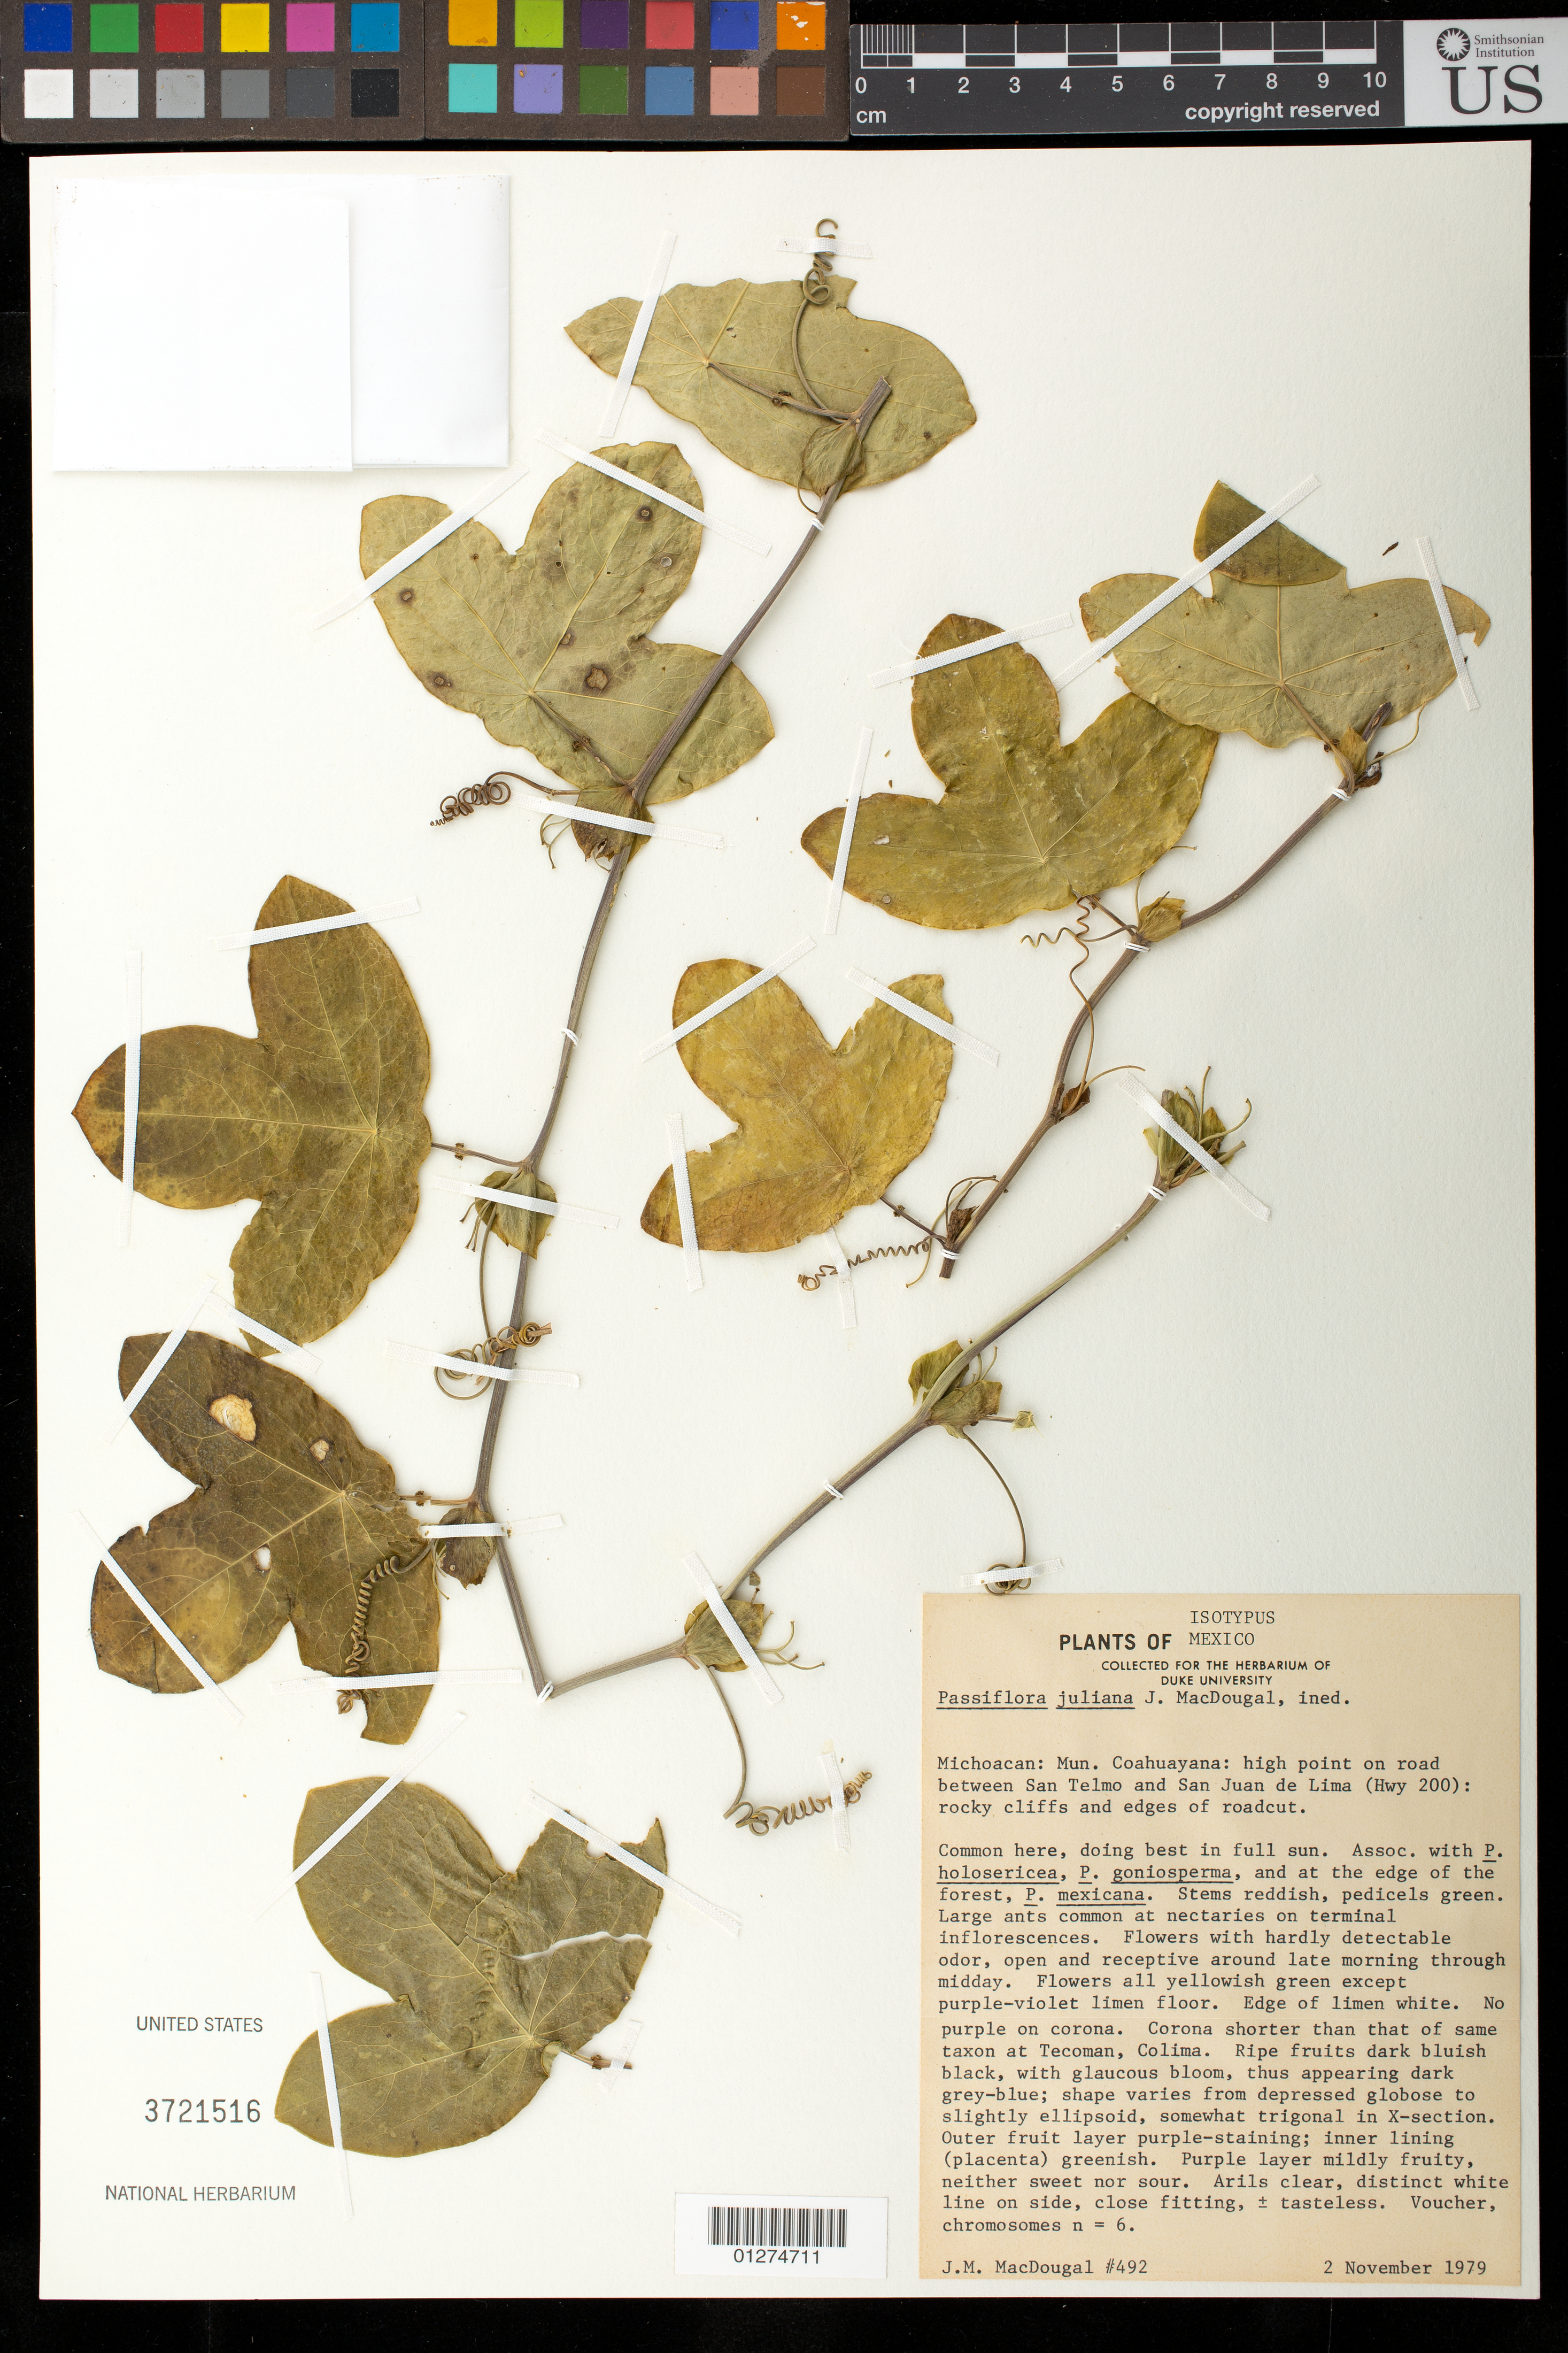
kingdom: Plantae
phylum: Tracheophyta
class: Magnoliopsida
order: Malpighiales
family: Passifloraceae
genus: Passiflora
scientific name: Passiflora juliana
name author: J.M. MacDougal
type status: Isotype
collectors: J. M. MacDougal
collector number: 492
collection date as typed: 02 Nov 1979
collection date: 1979-11-02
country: Mexico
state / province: Michoacán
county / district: Coahuayana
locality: High Point on road between San Telmo & San Juan de Lima (hwy 200).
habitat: rocky cliffs and edges of roadcut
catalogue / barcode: US 3721516